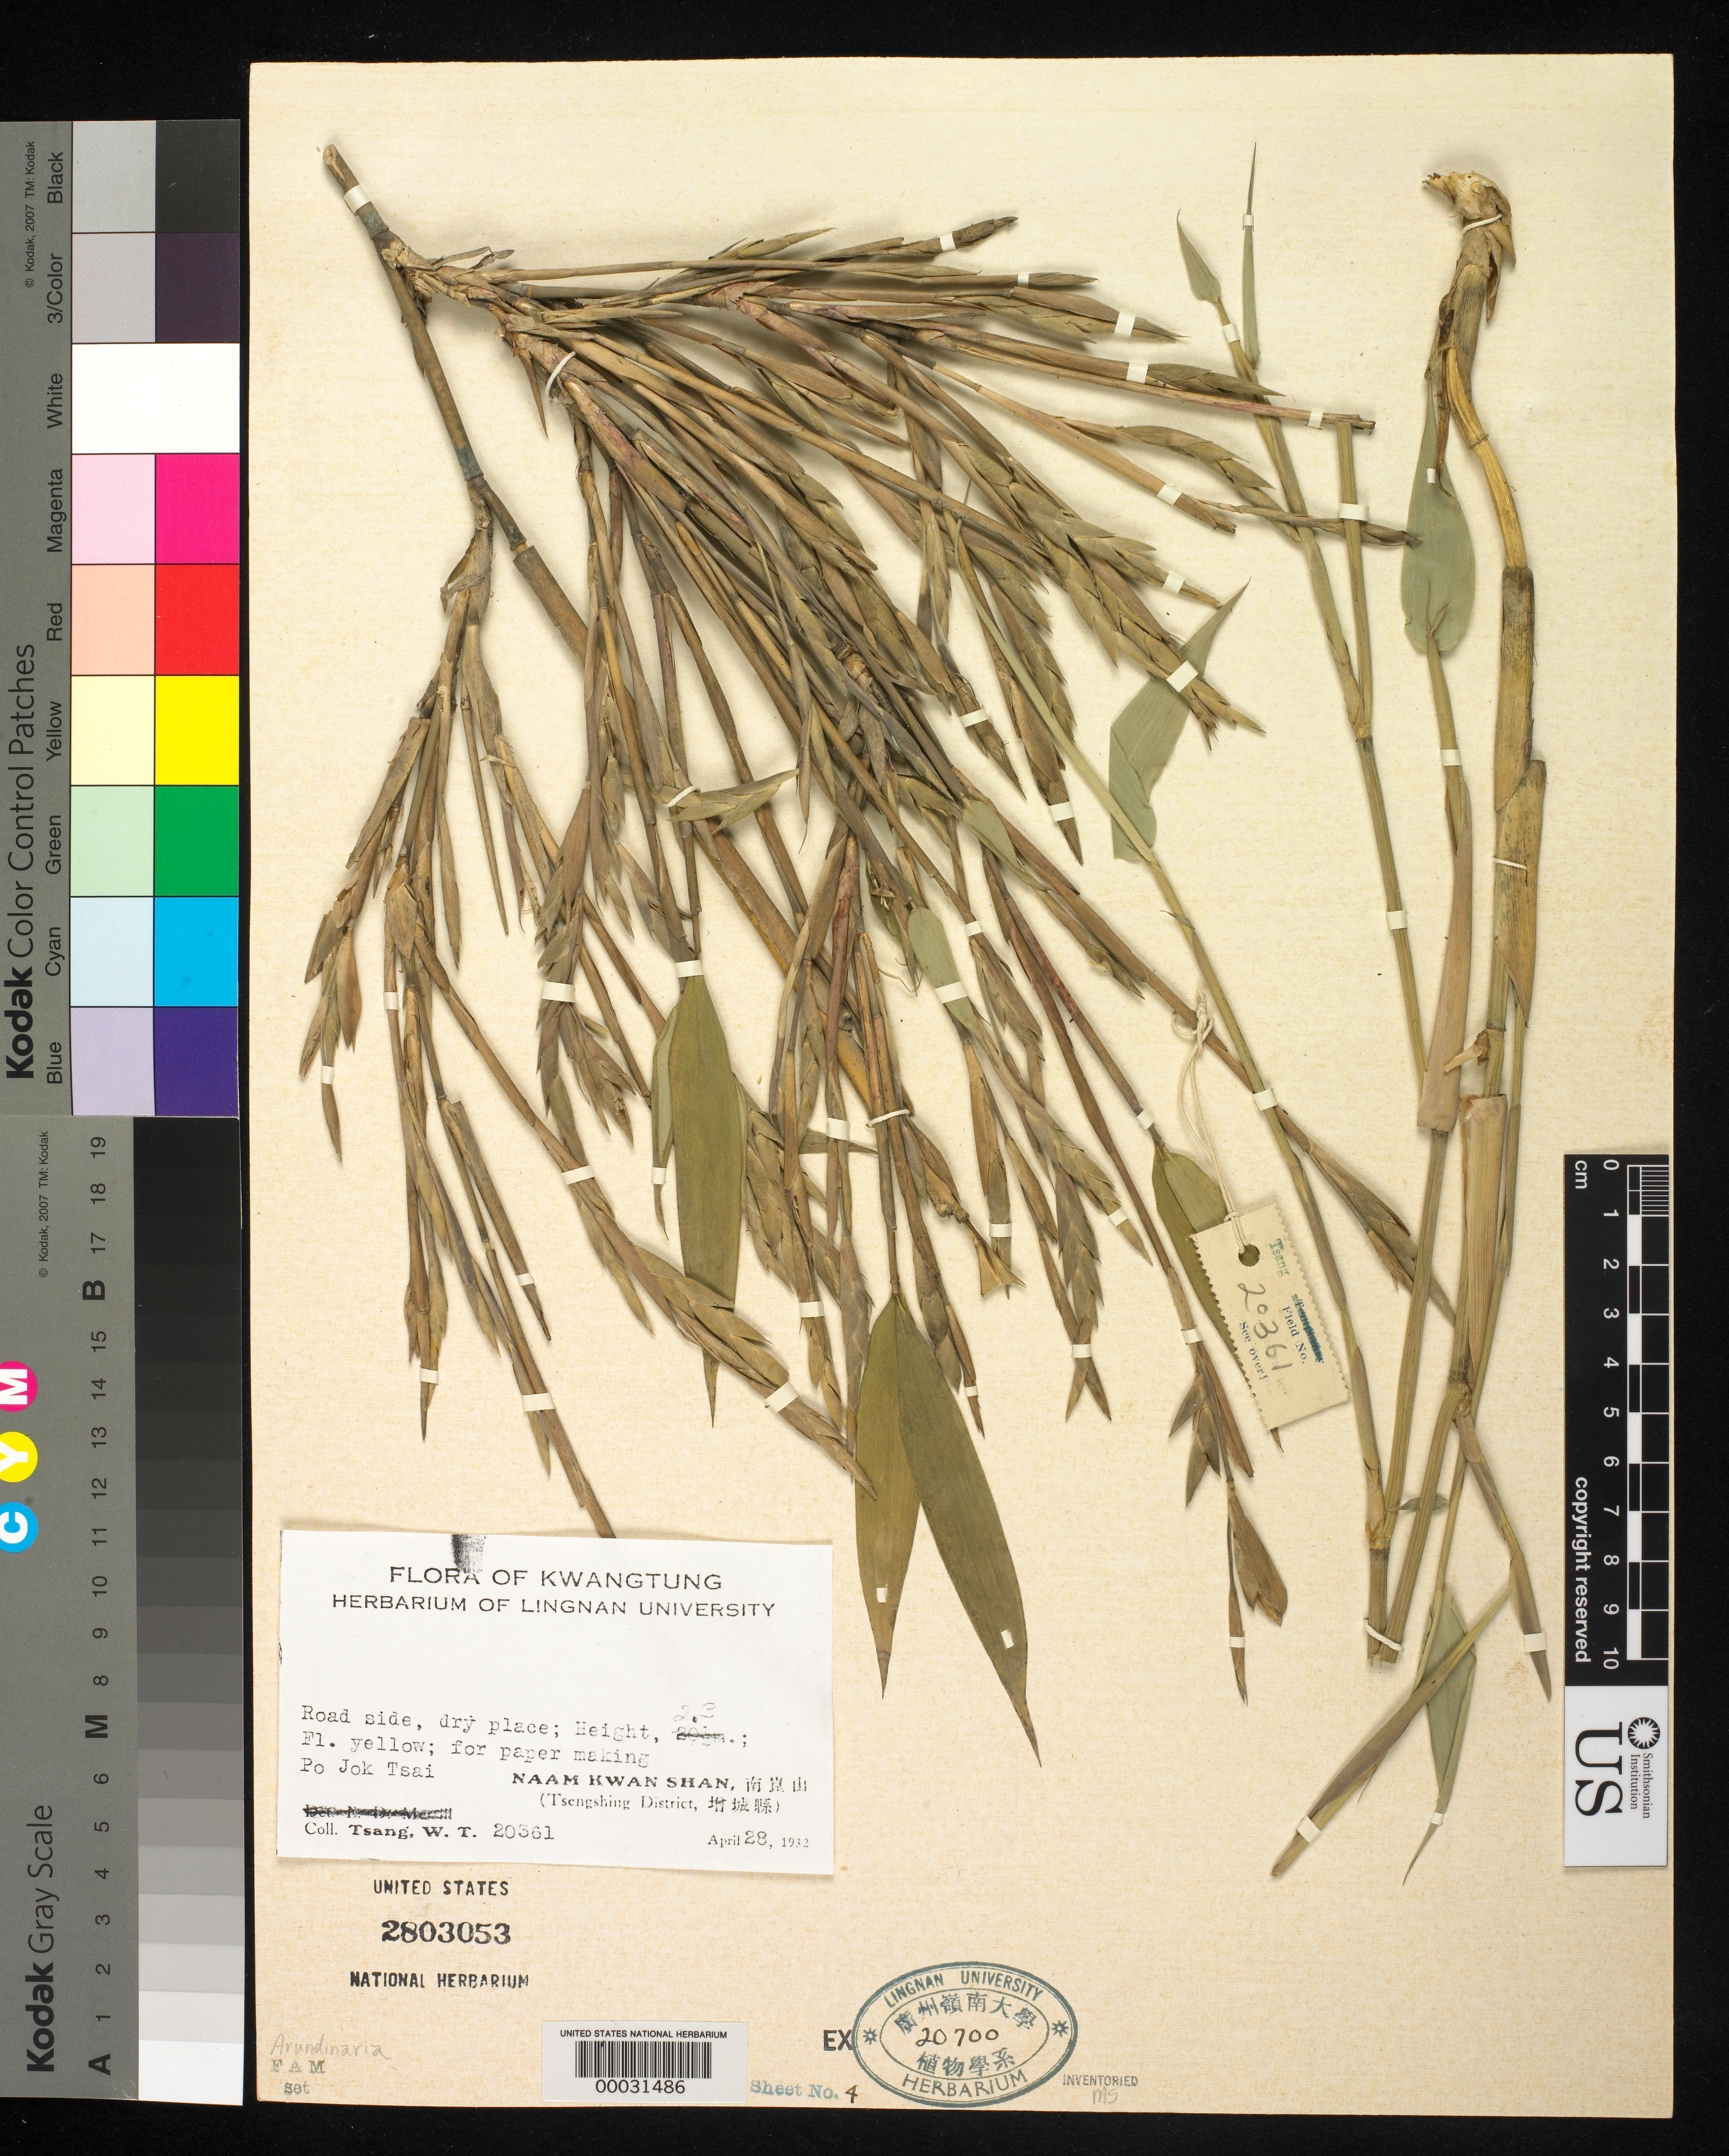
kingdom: Plantae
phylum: Tracheophyta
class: Liliopsida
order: Poales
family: Poaceae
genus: Arundinaria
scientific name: Arundinaria sp.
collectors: W. T. Tsang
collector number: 20361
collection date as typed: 28 Apr 1932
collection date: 1932-04-28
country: China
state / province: Guangdong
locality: Naam kwan shan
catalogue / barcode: US 2803053